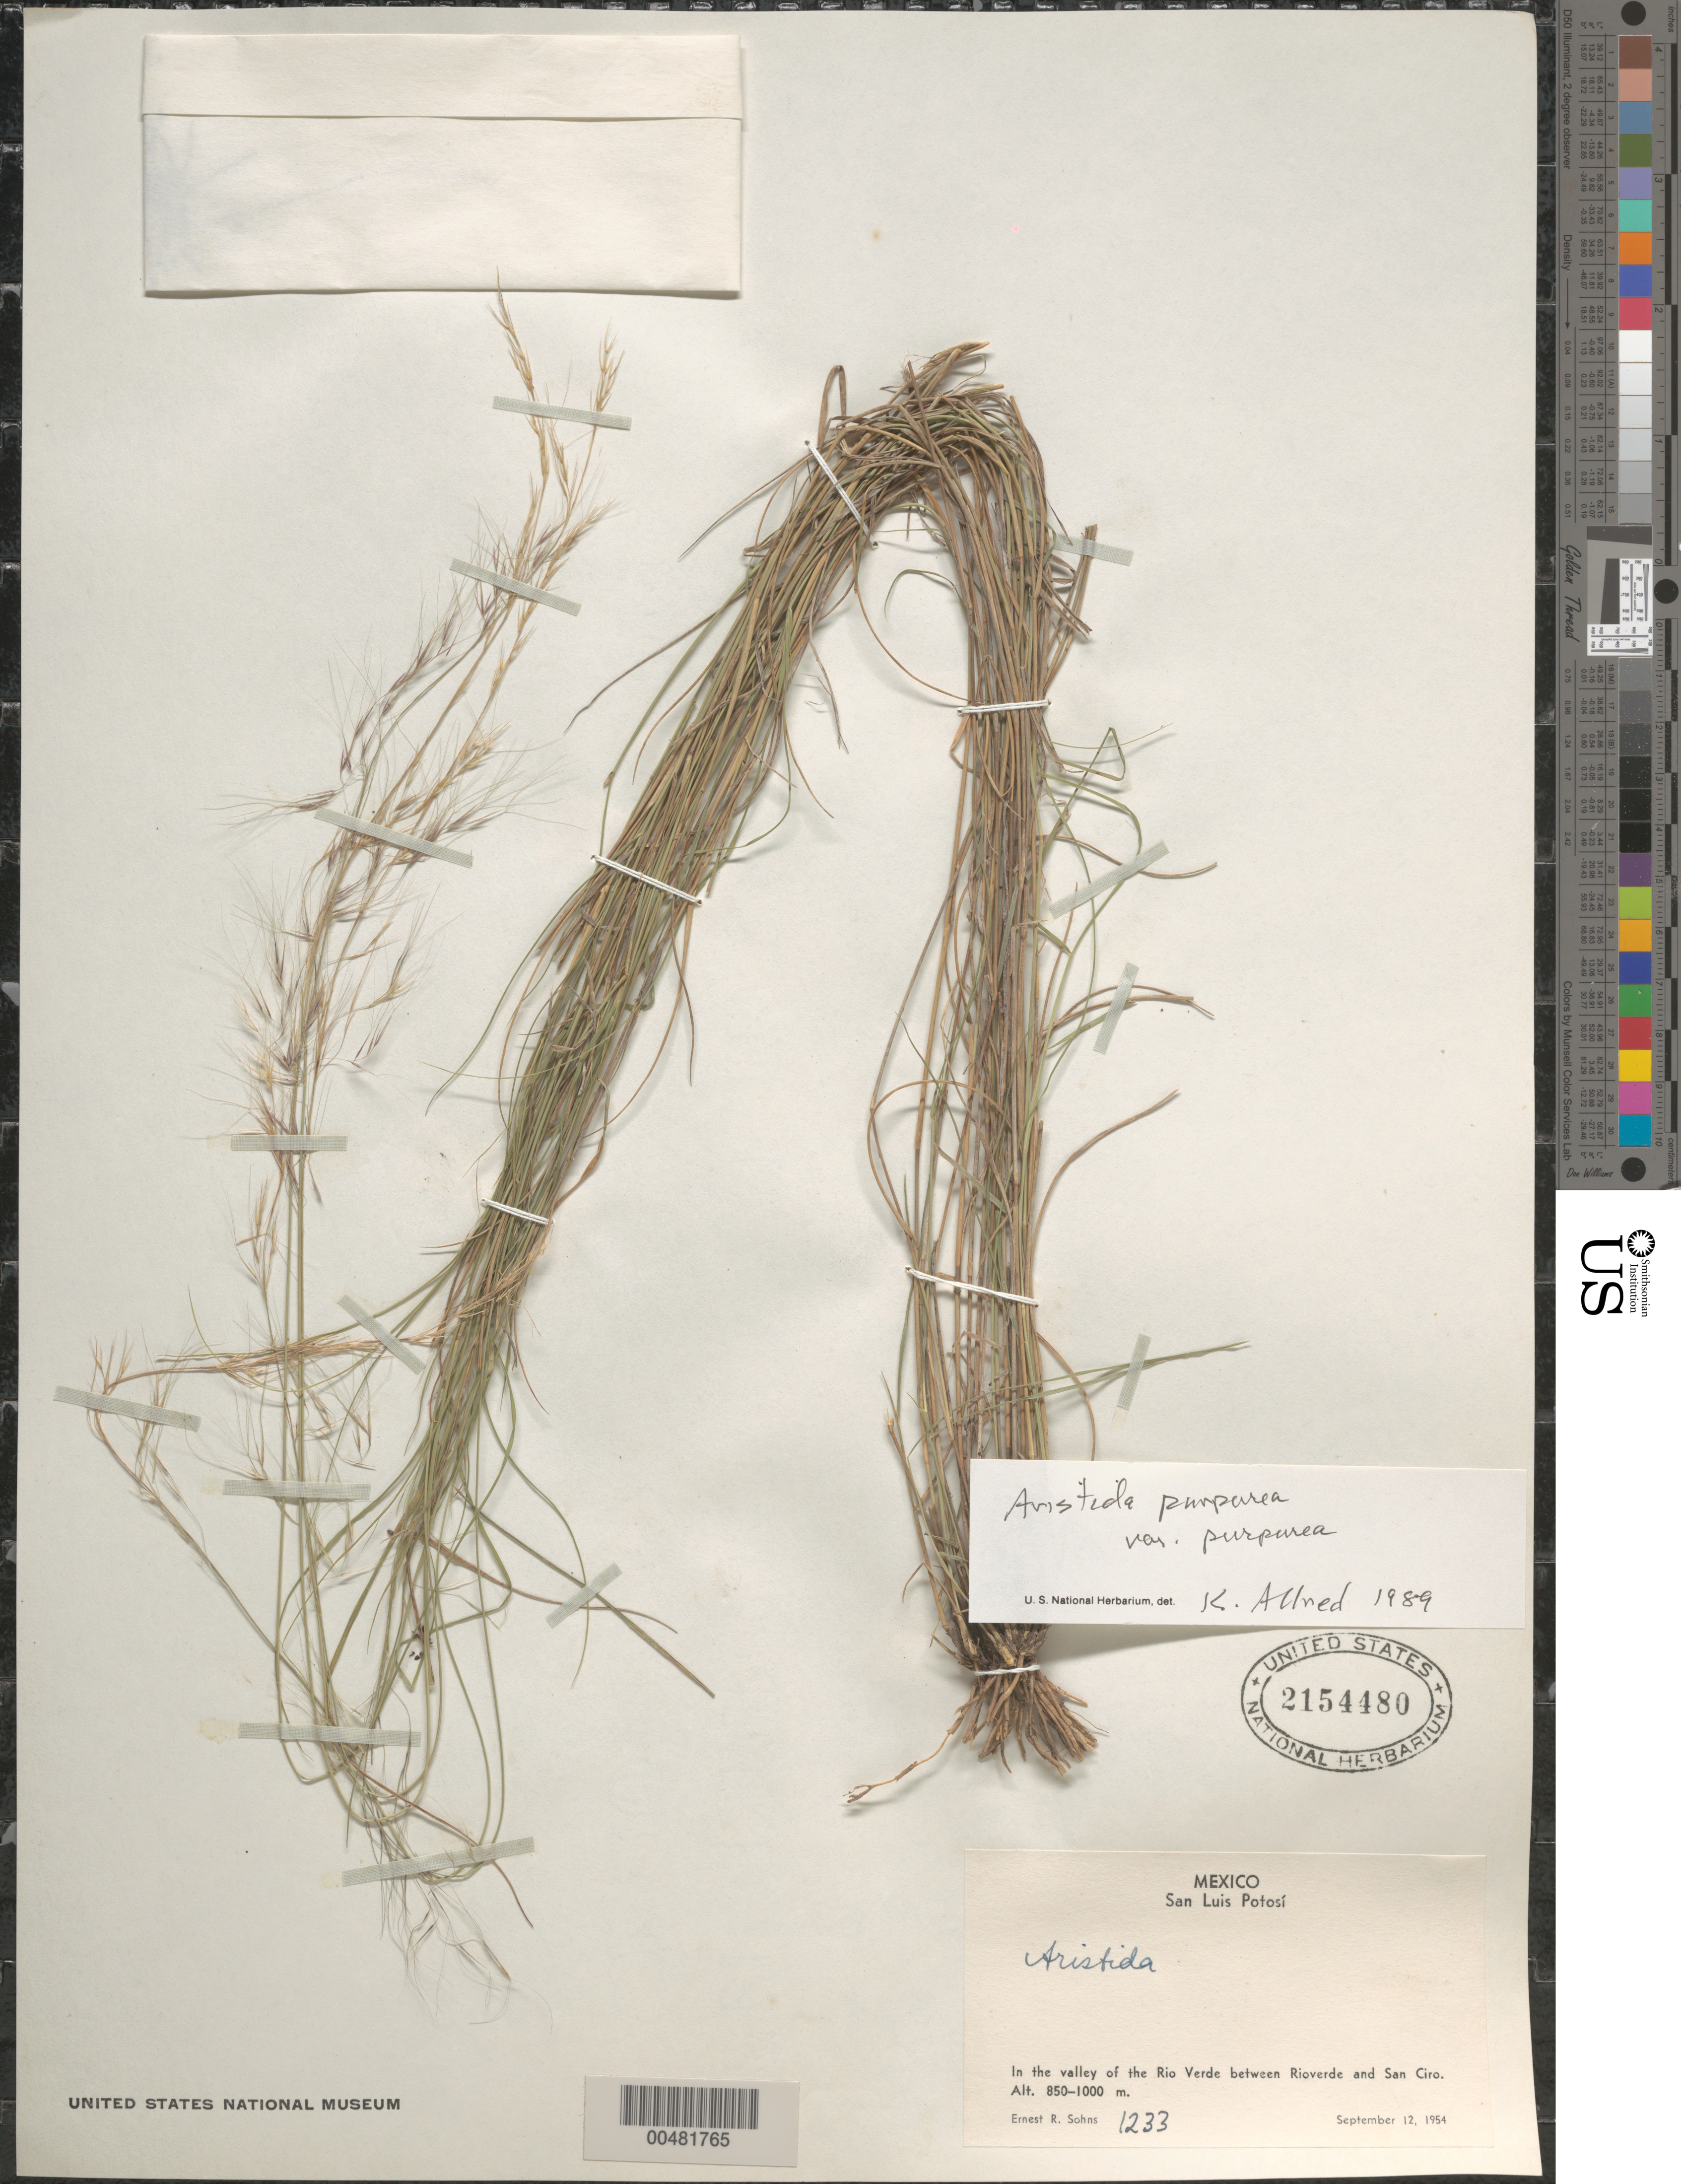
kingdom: Plantae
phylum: Tracheophyta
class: Liliopsida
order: Poales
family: Poaceae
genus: Aristida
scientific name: Aristida purpurea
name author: Nutt.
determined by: Allred, K.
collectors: E. R. Sohns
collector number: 1233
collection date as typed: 12 Sep 1954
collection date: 1954-09-12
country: Mexico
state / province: San Luis Potosi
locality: In the valley of the Rio Verde between Rioverde and San Ciro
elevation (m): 850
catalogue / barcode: US 2154480